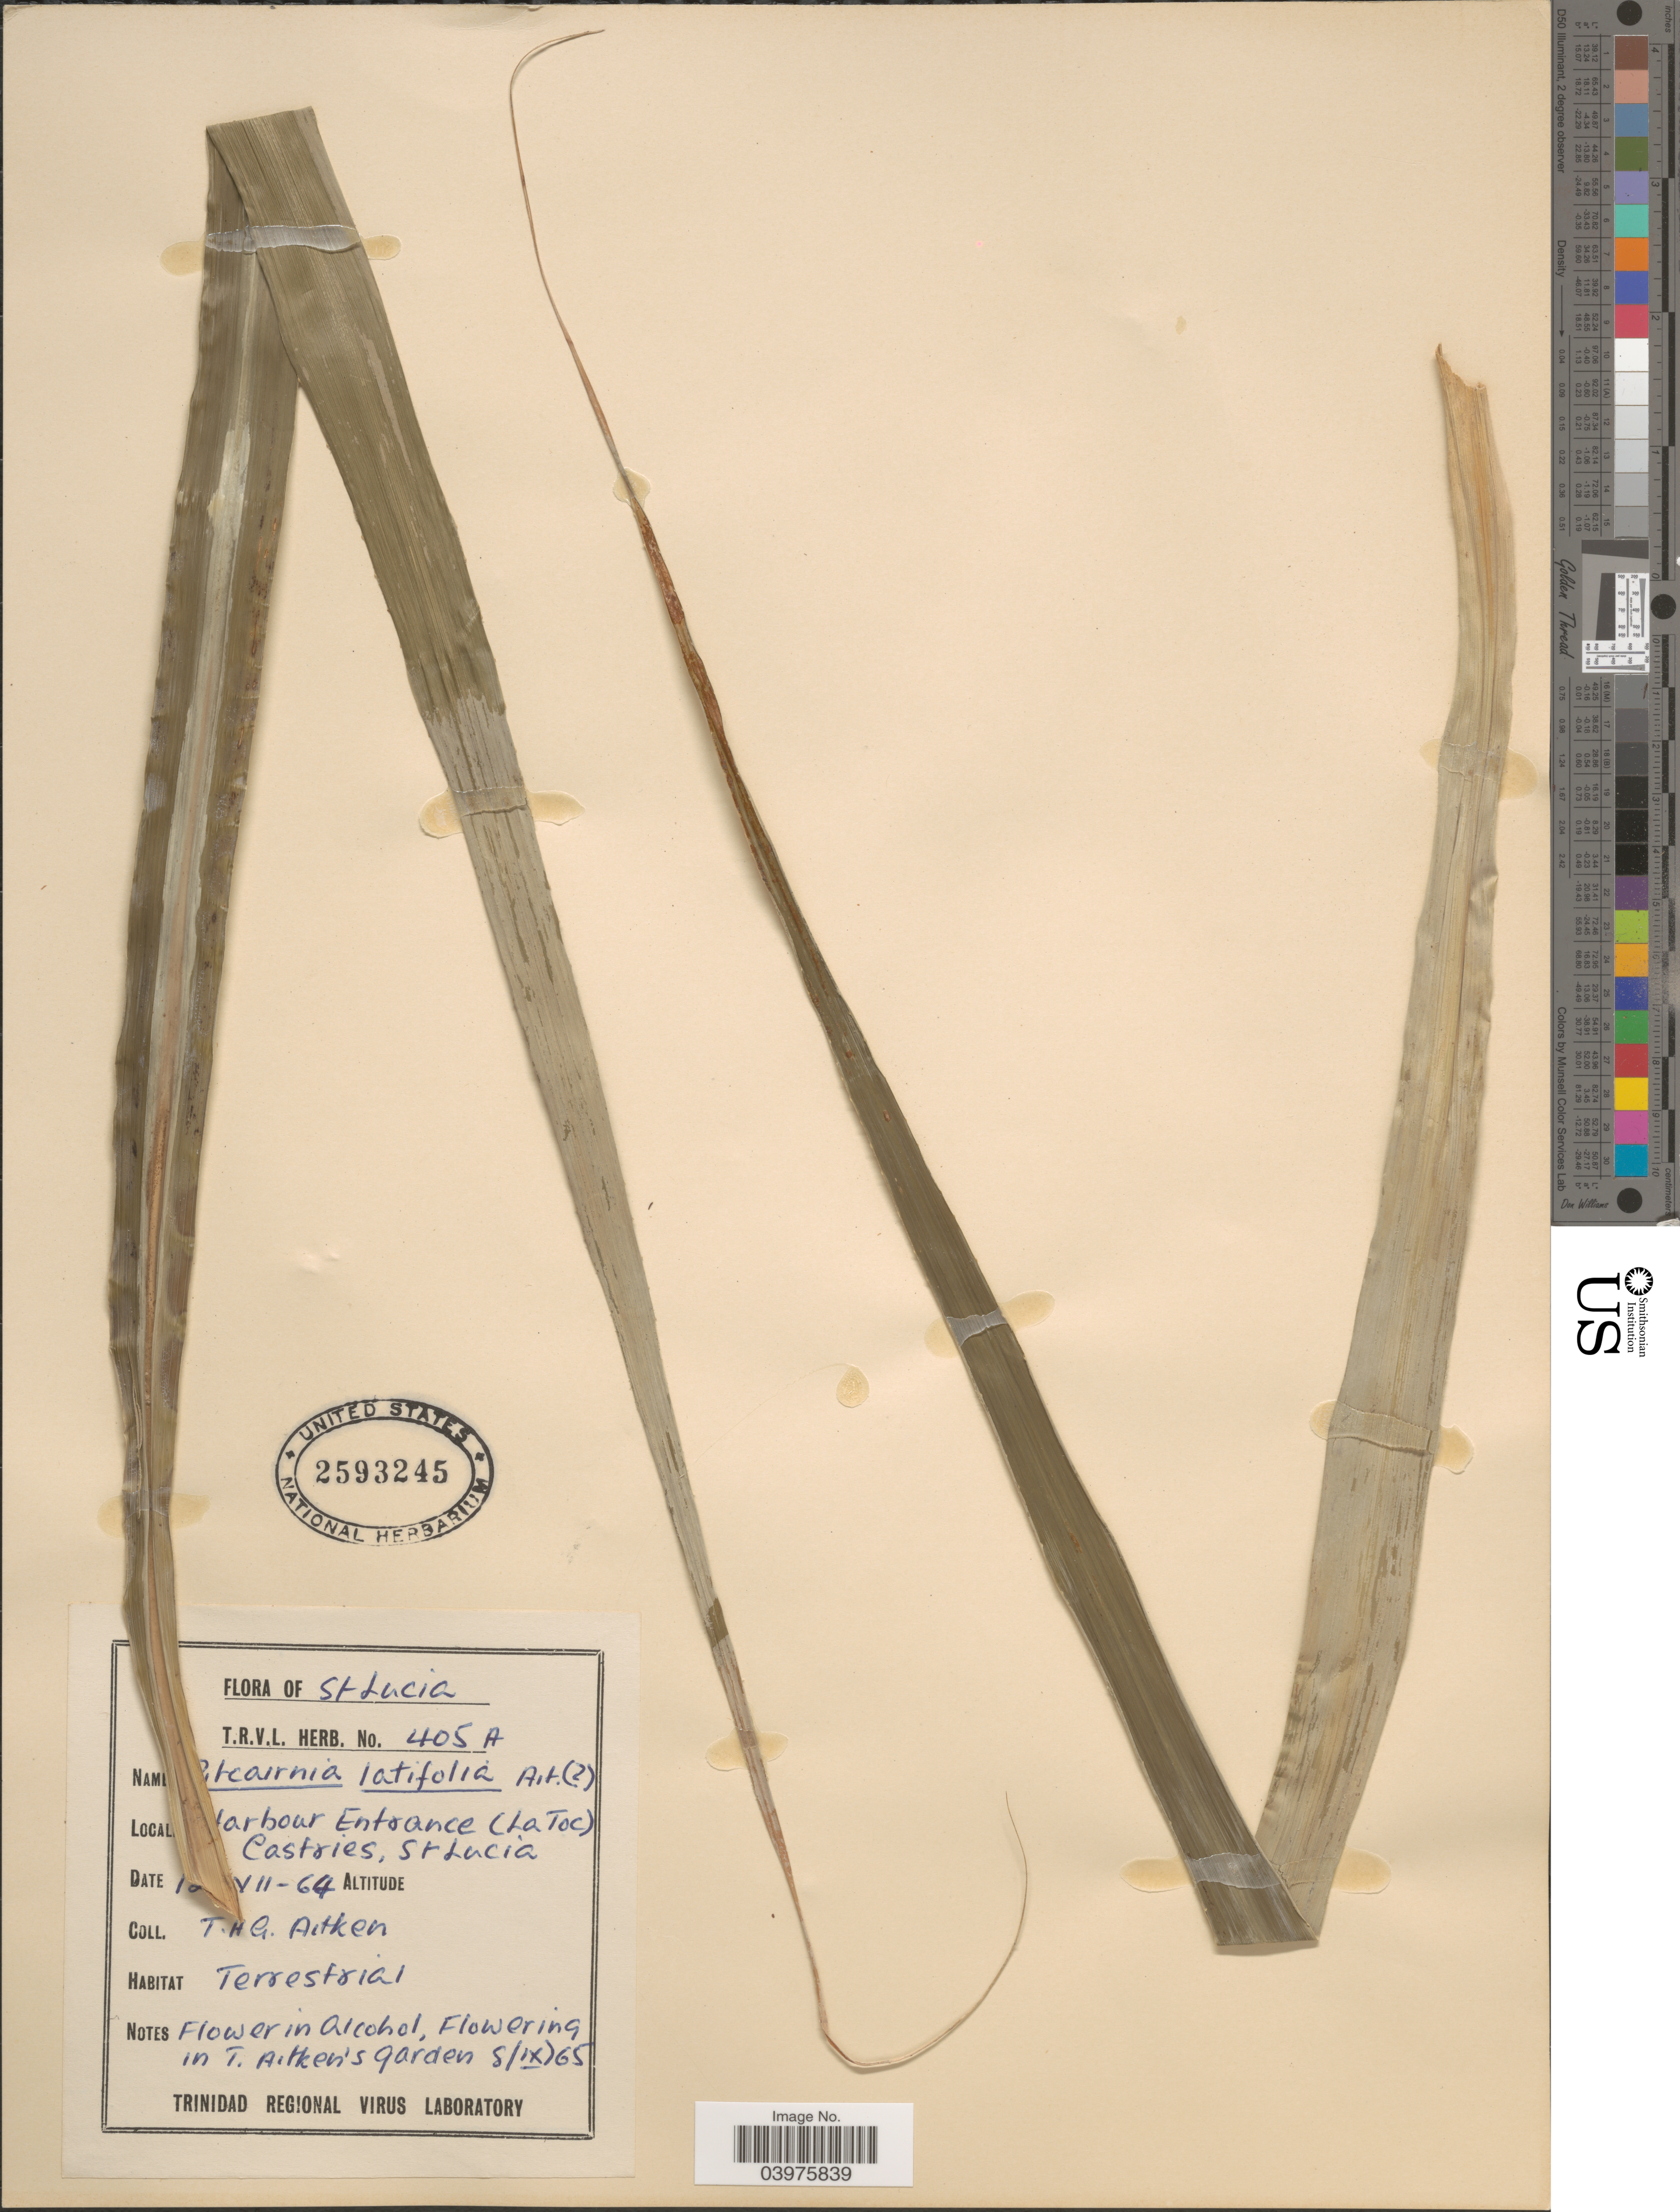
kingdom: Plantae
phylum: Tracheophyta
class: Liliopsida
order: Poales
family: Bromeliaceae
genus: Pitcairnia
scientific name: Pitcairnia sulphurea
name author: Andrews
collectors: T. Aitken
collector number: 405 A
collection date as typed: Transcribed d/m/y: 16/7/64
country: St. Lucia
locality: St. Lucia. Harbour Entrance (La Toc) Castries.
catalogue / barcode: US 2593245